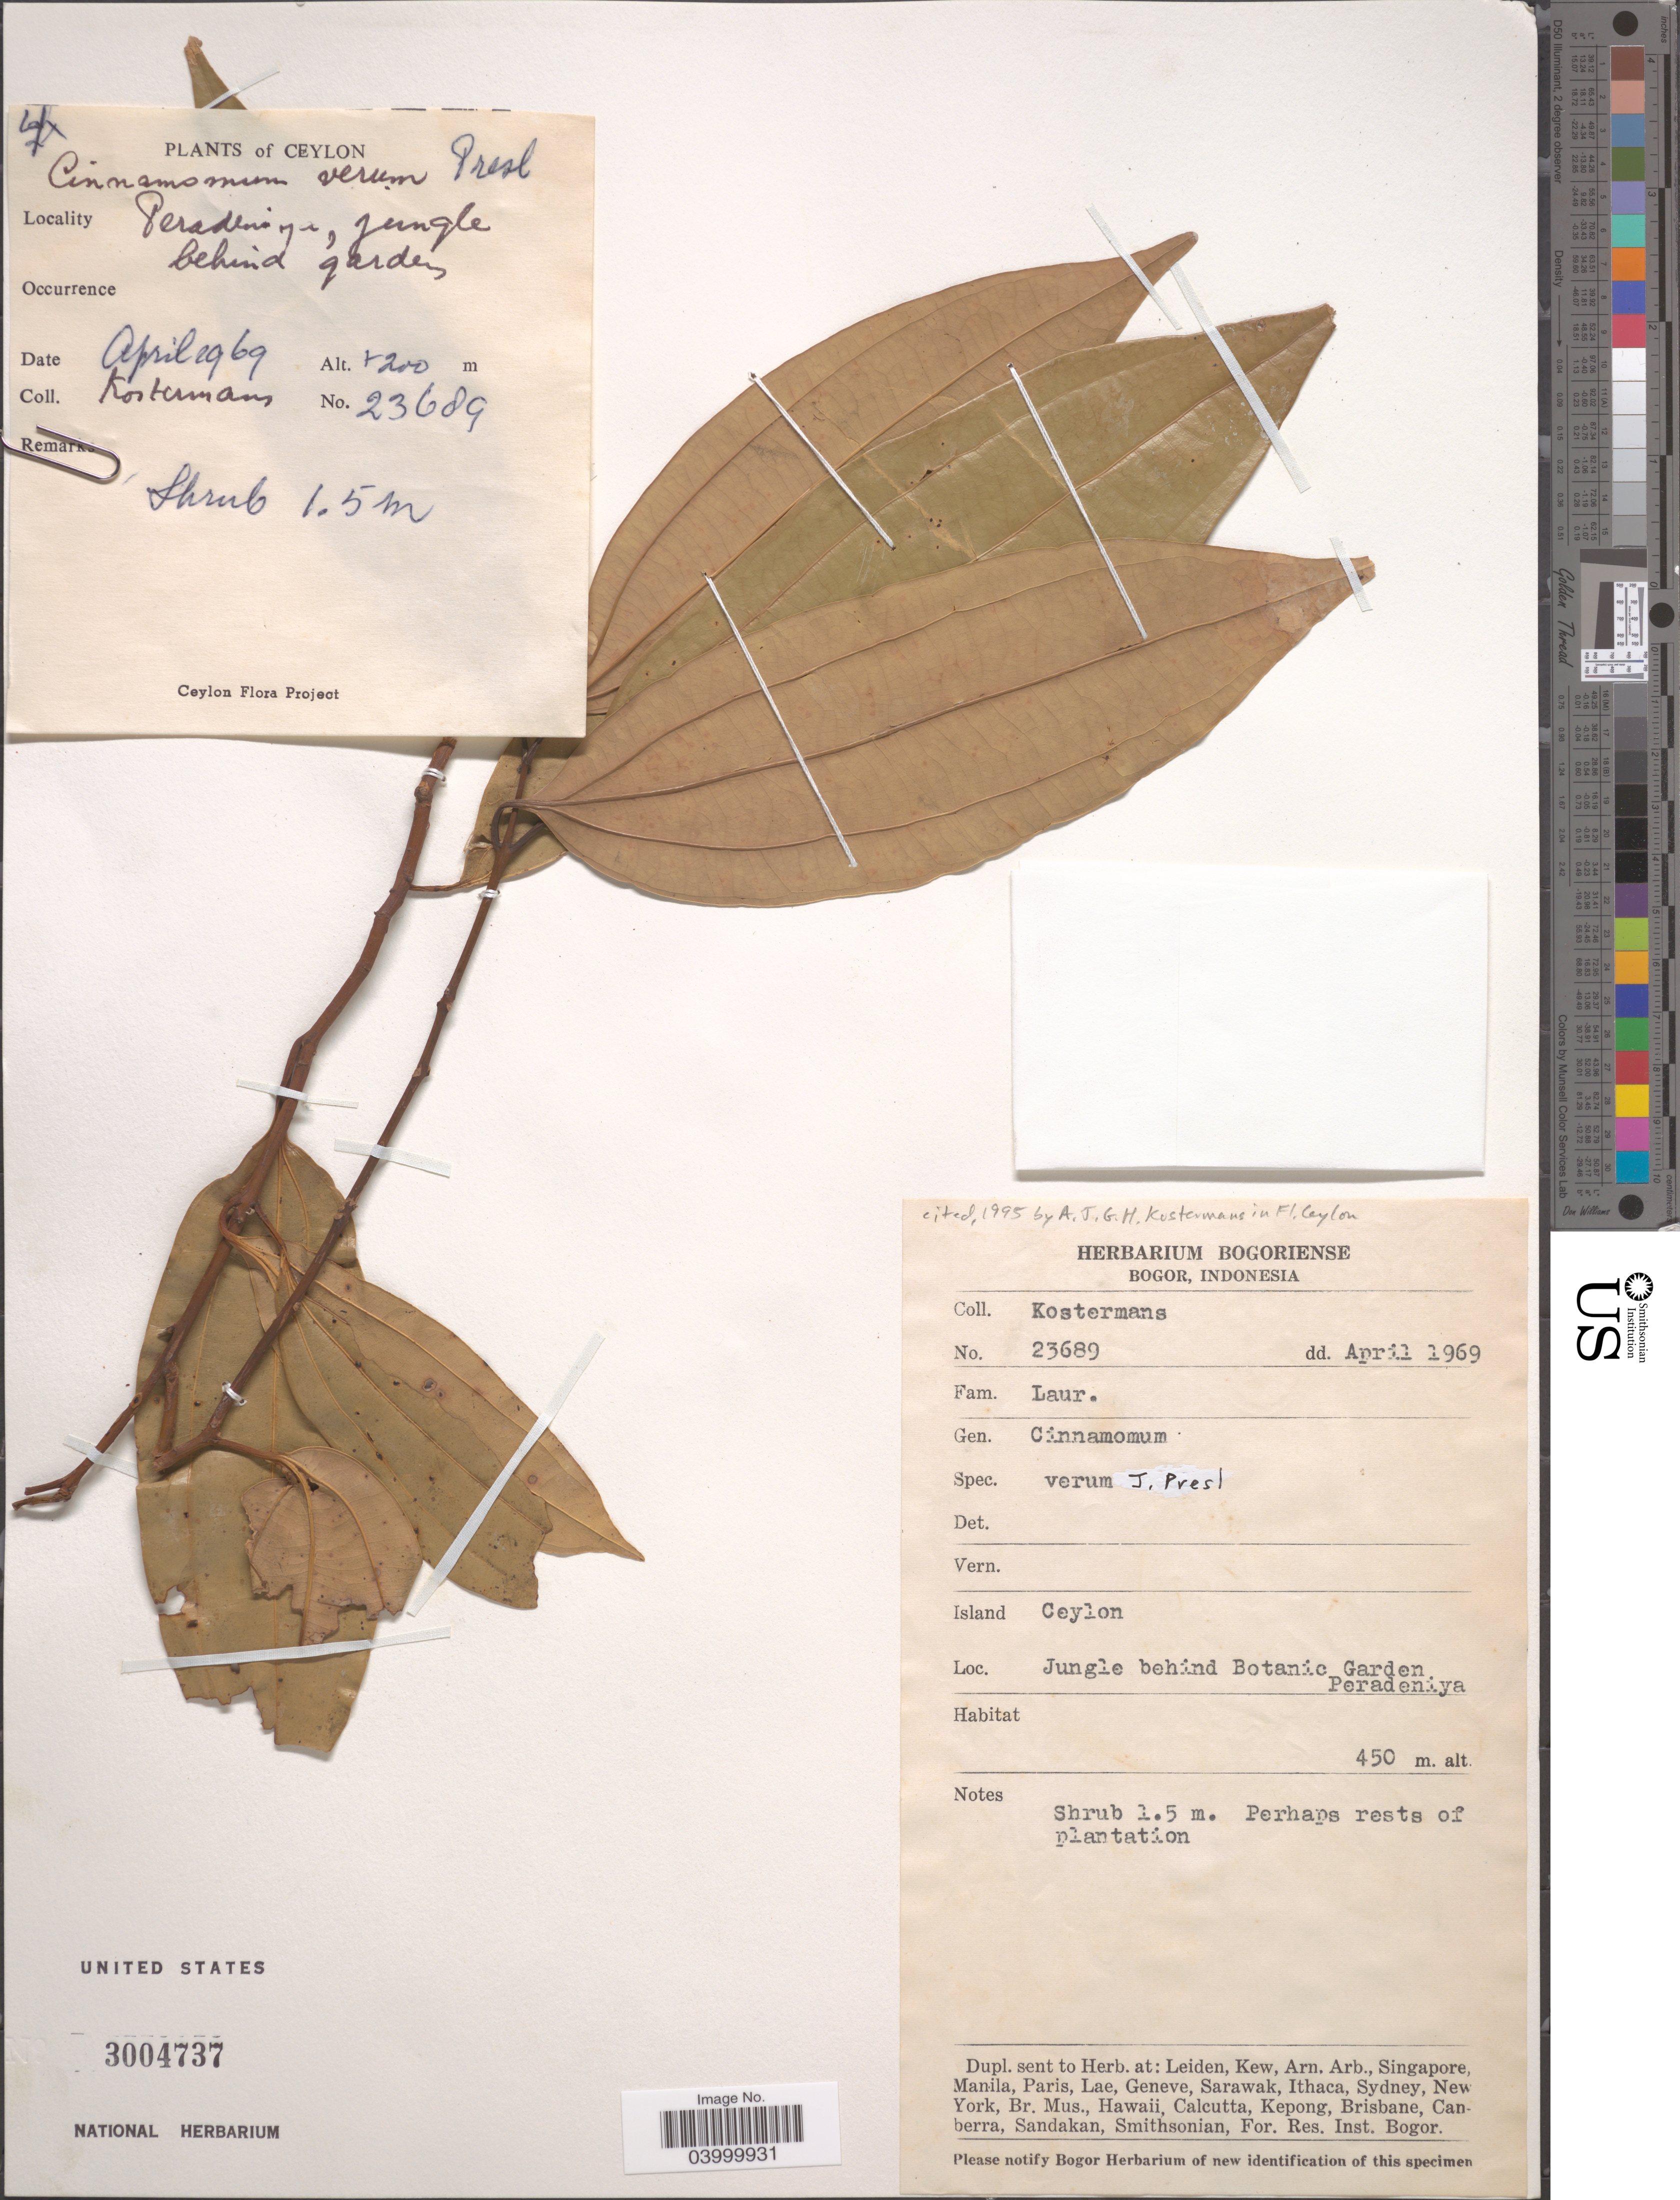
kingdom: Plantae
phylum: Tracheophyta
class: Magnoliopsida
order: Laurales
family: Lauraceae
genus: Cinnamomum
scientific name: Cinnamomum verum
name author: J. Presl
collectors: Kostermans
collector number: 23689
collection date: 1969-04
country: Sri Lanka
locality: Island Ceylon. Jungle behind Botanic Garden, Peradeniya.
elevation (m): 450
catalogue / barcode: US 3004737